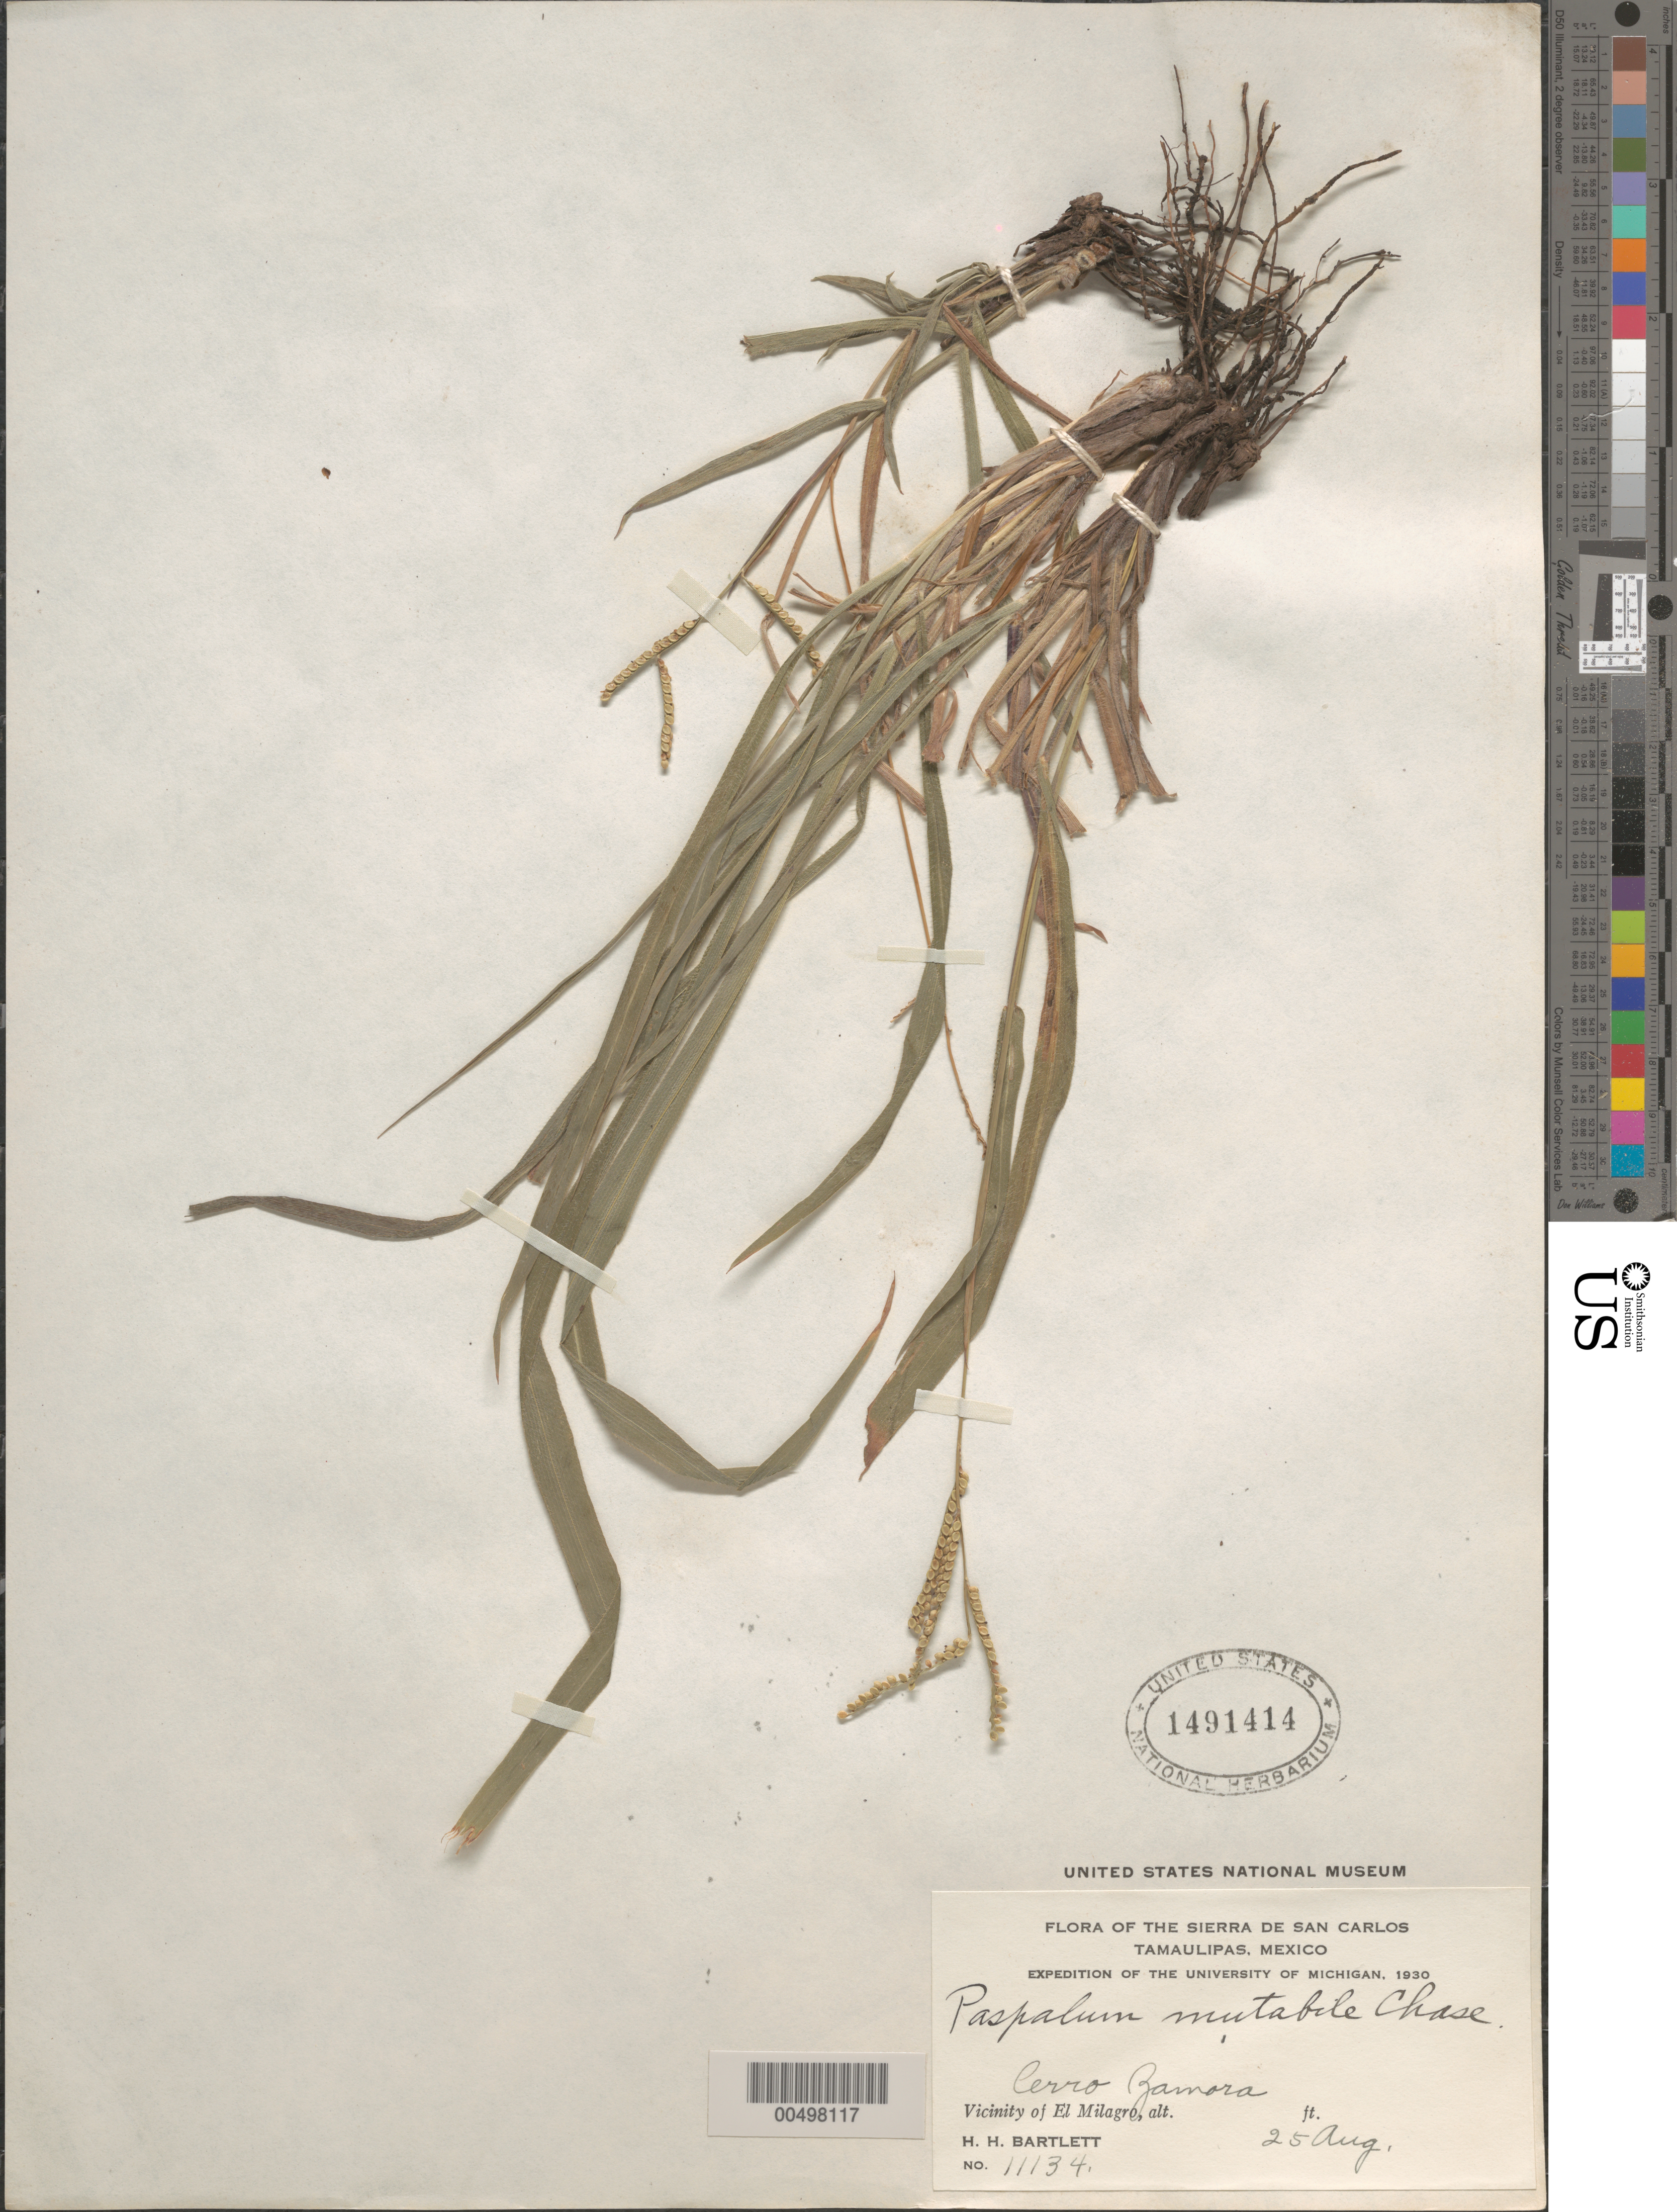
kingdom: Plantae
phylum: Tracheophyta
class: Liliopsida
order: Poales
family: Poaceae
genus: Paspalum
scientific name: Paspalum mutabile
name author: Chase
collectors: H. H. Bartlett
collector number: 11134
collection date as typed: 25 Aug 1930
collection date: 1930-08-25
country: Mexico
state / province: Tamaulipas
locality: Sierra de San Carlos, Cerro Zamora, vicinity of El Milagro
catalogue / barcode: US 1491414